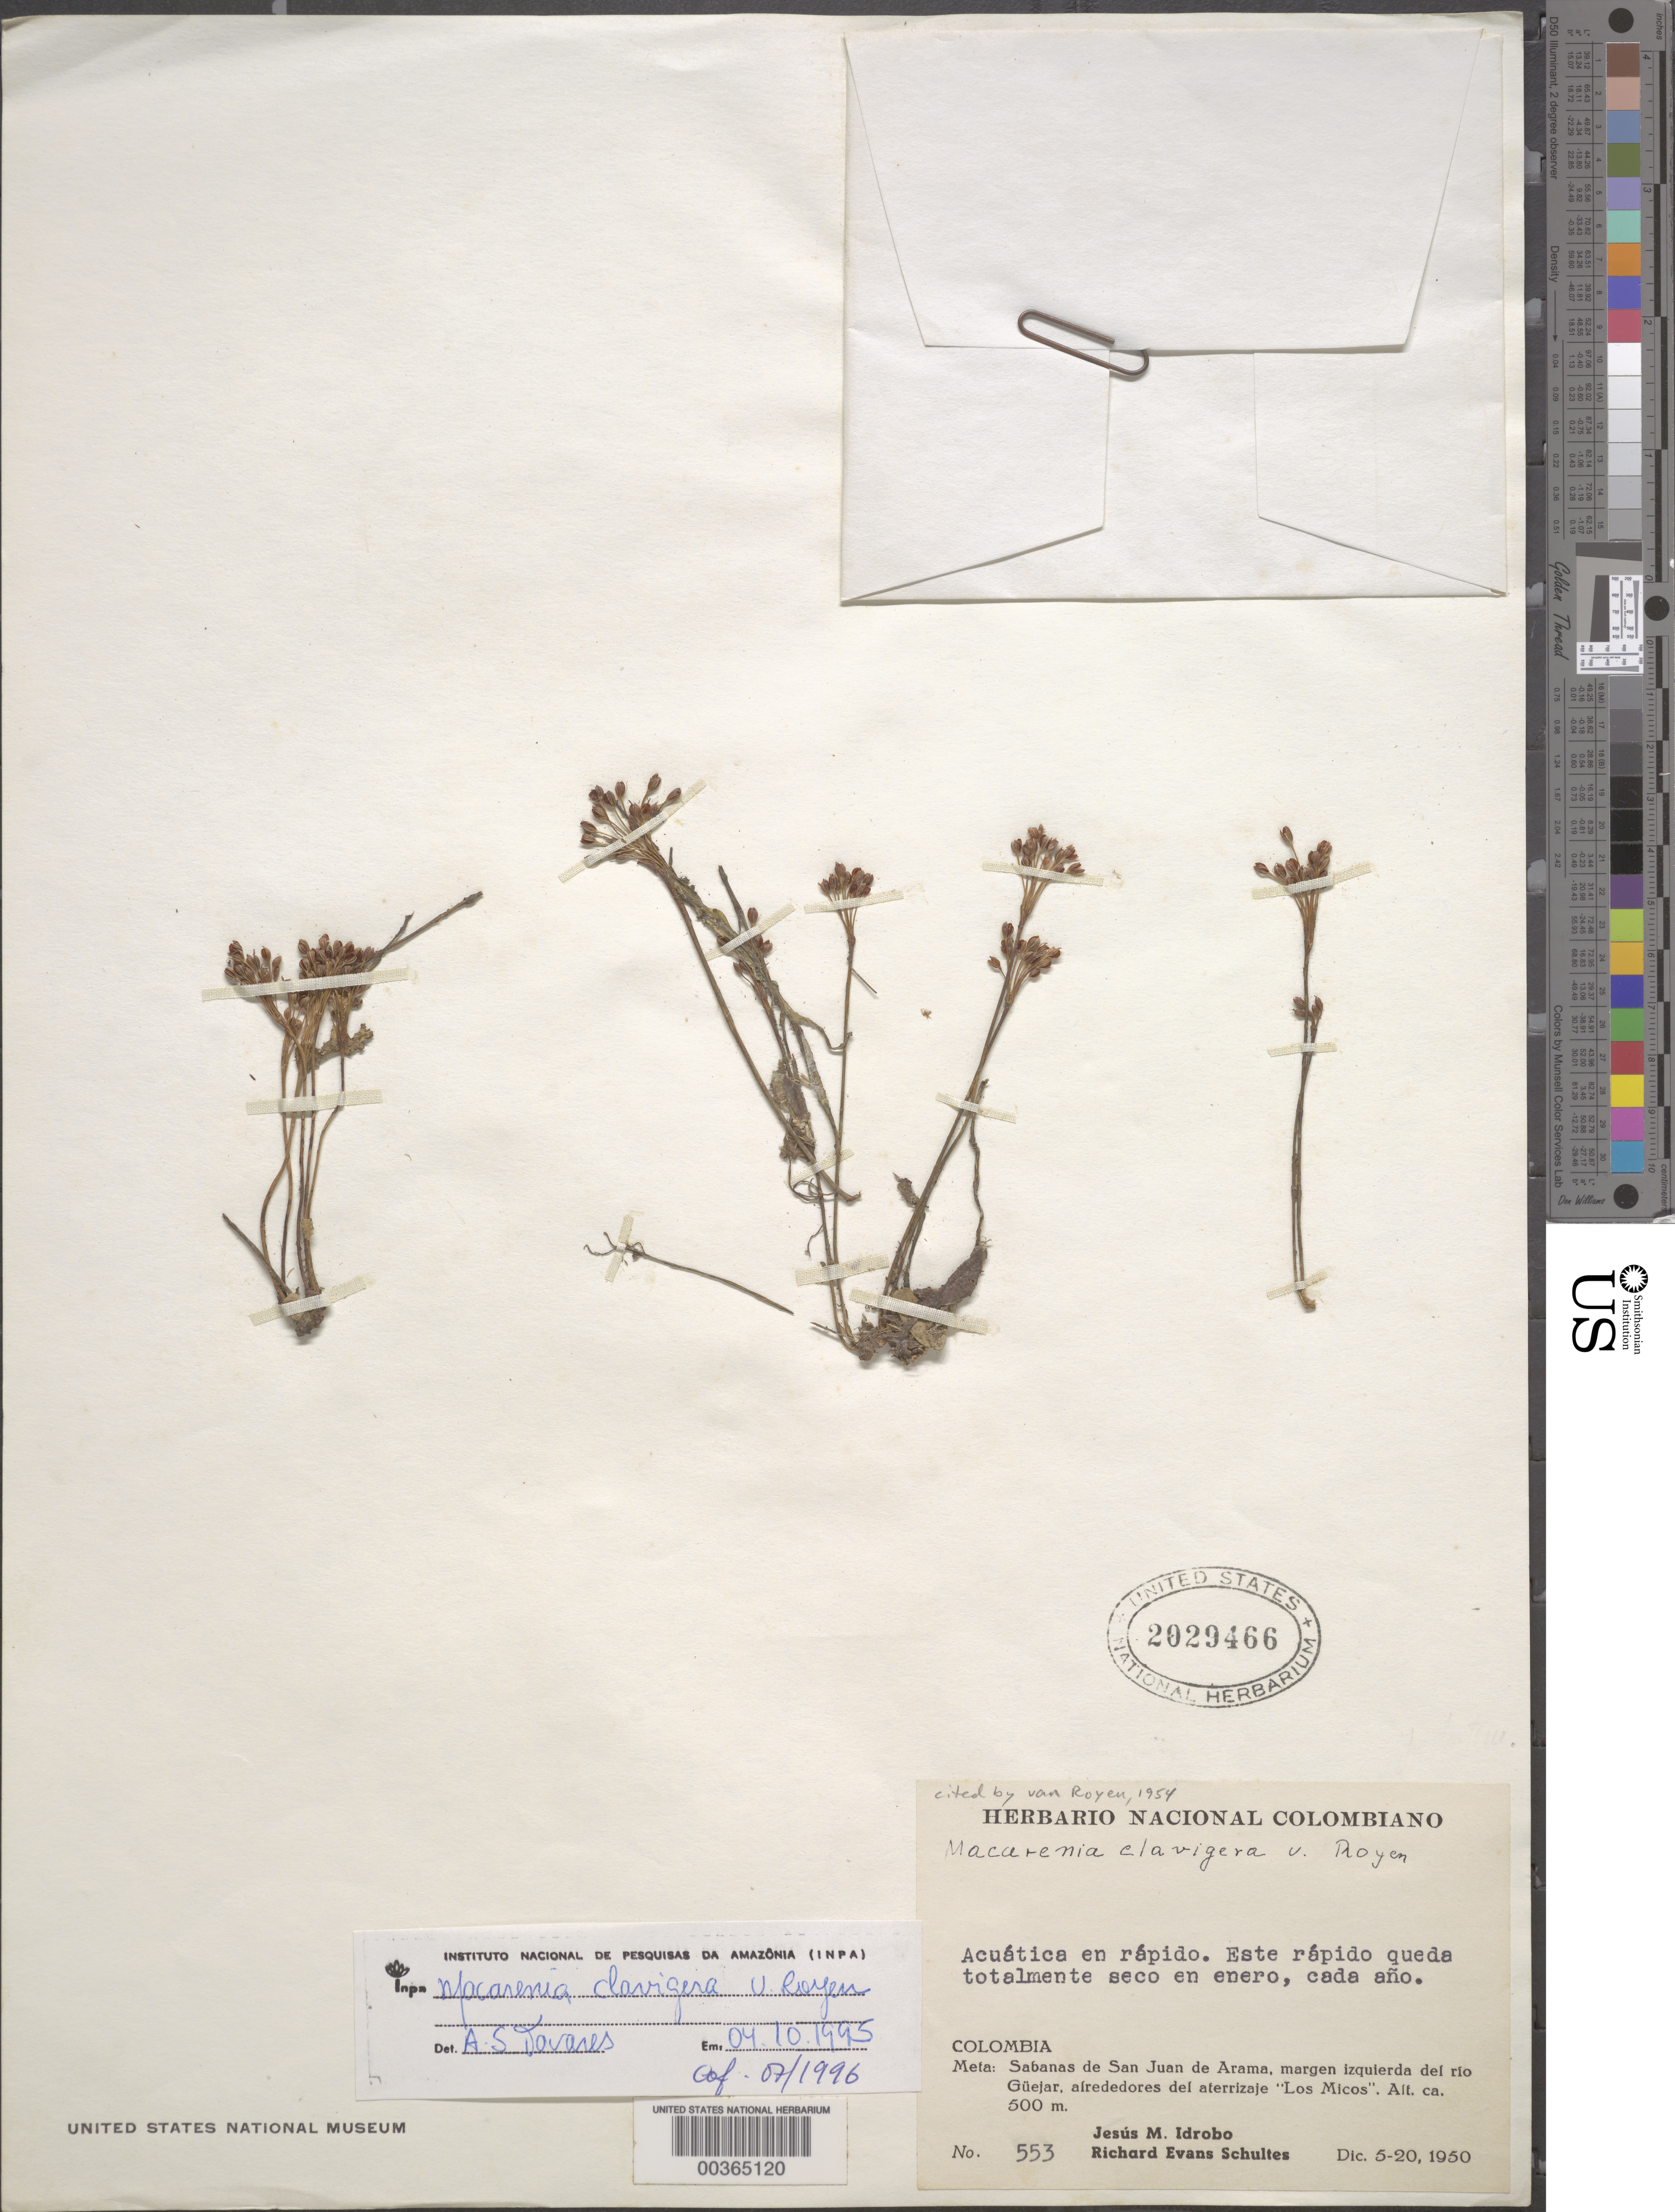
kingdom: Plantae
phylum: Tracheophyta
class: Magnoliopsida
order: Malpighiales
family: Podostemaceae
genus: Rhyncholacis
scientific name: Rhyncholacis clavigera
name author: (P. Royen) B.R. Ruhfel & C.T. Philbrick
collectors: J. M. Idrobo & R. E. Schultes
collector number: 553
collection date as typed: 05 Dec 1950 to 20 Dec 1950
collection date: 1950-12-05/1950-12-20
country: Colombia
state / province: Meta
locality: Sabanas de San Juan de Arama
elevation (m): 500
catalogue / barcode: US 2029466